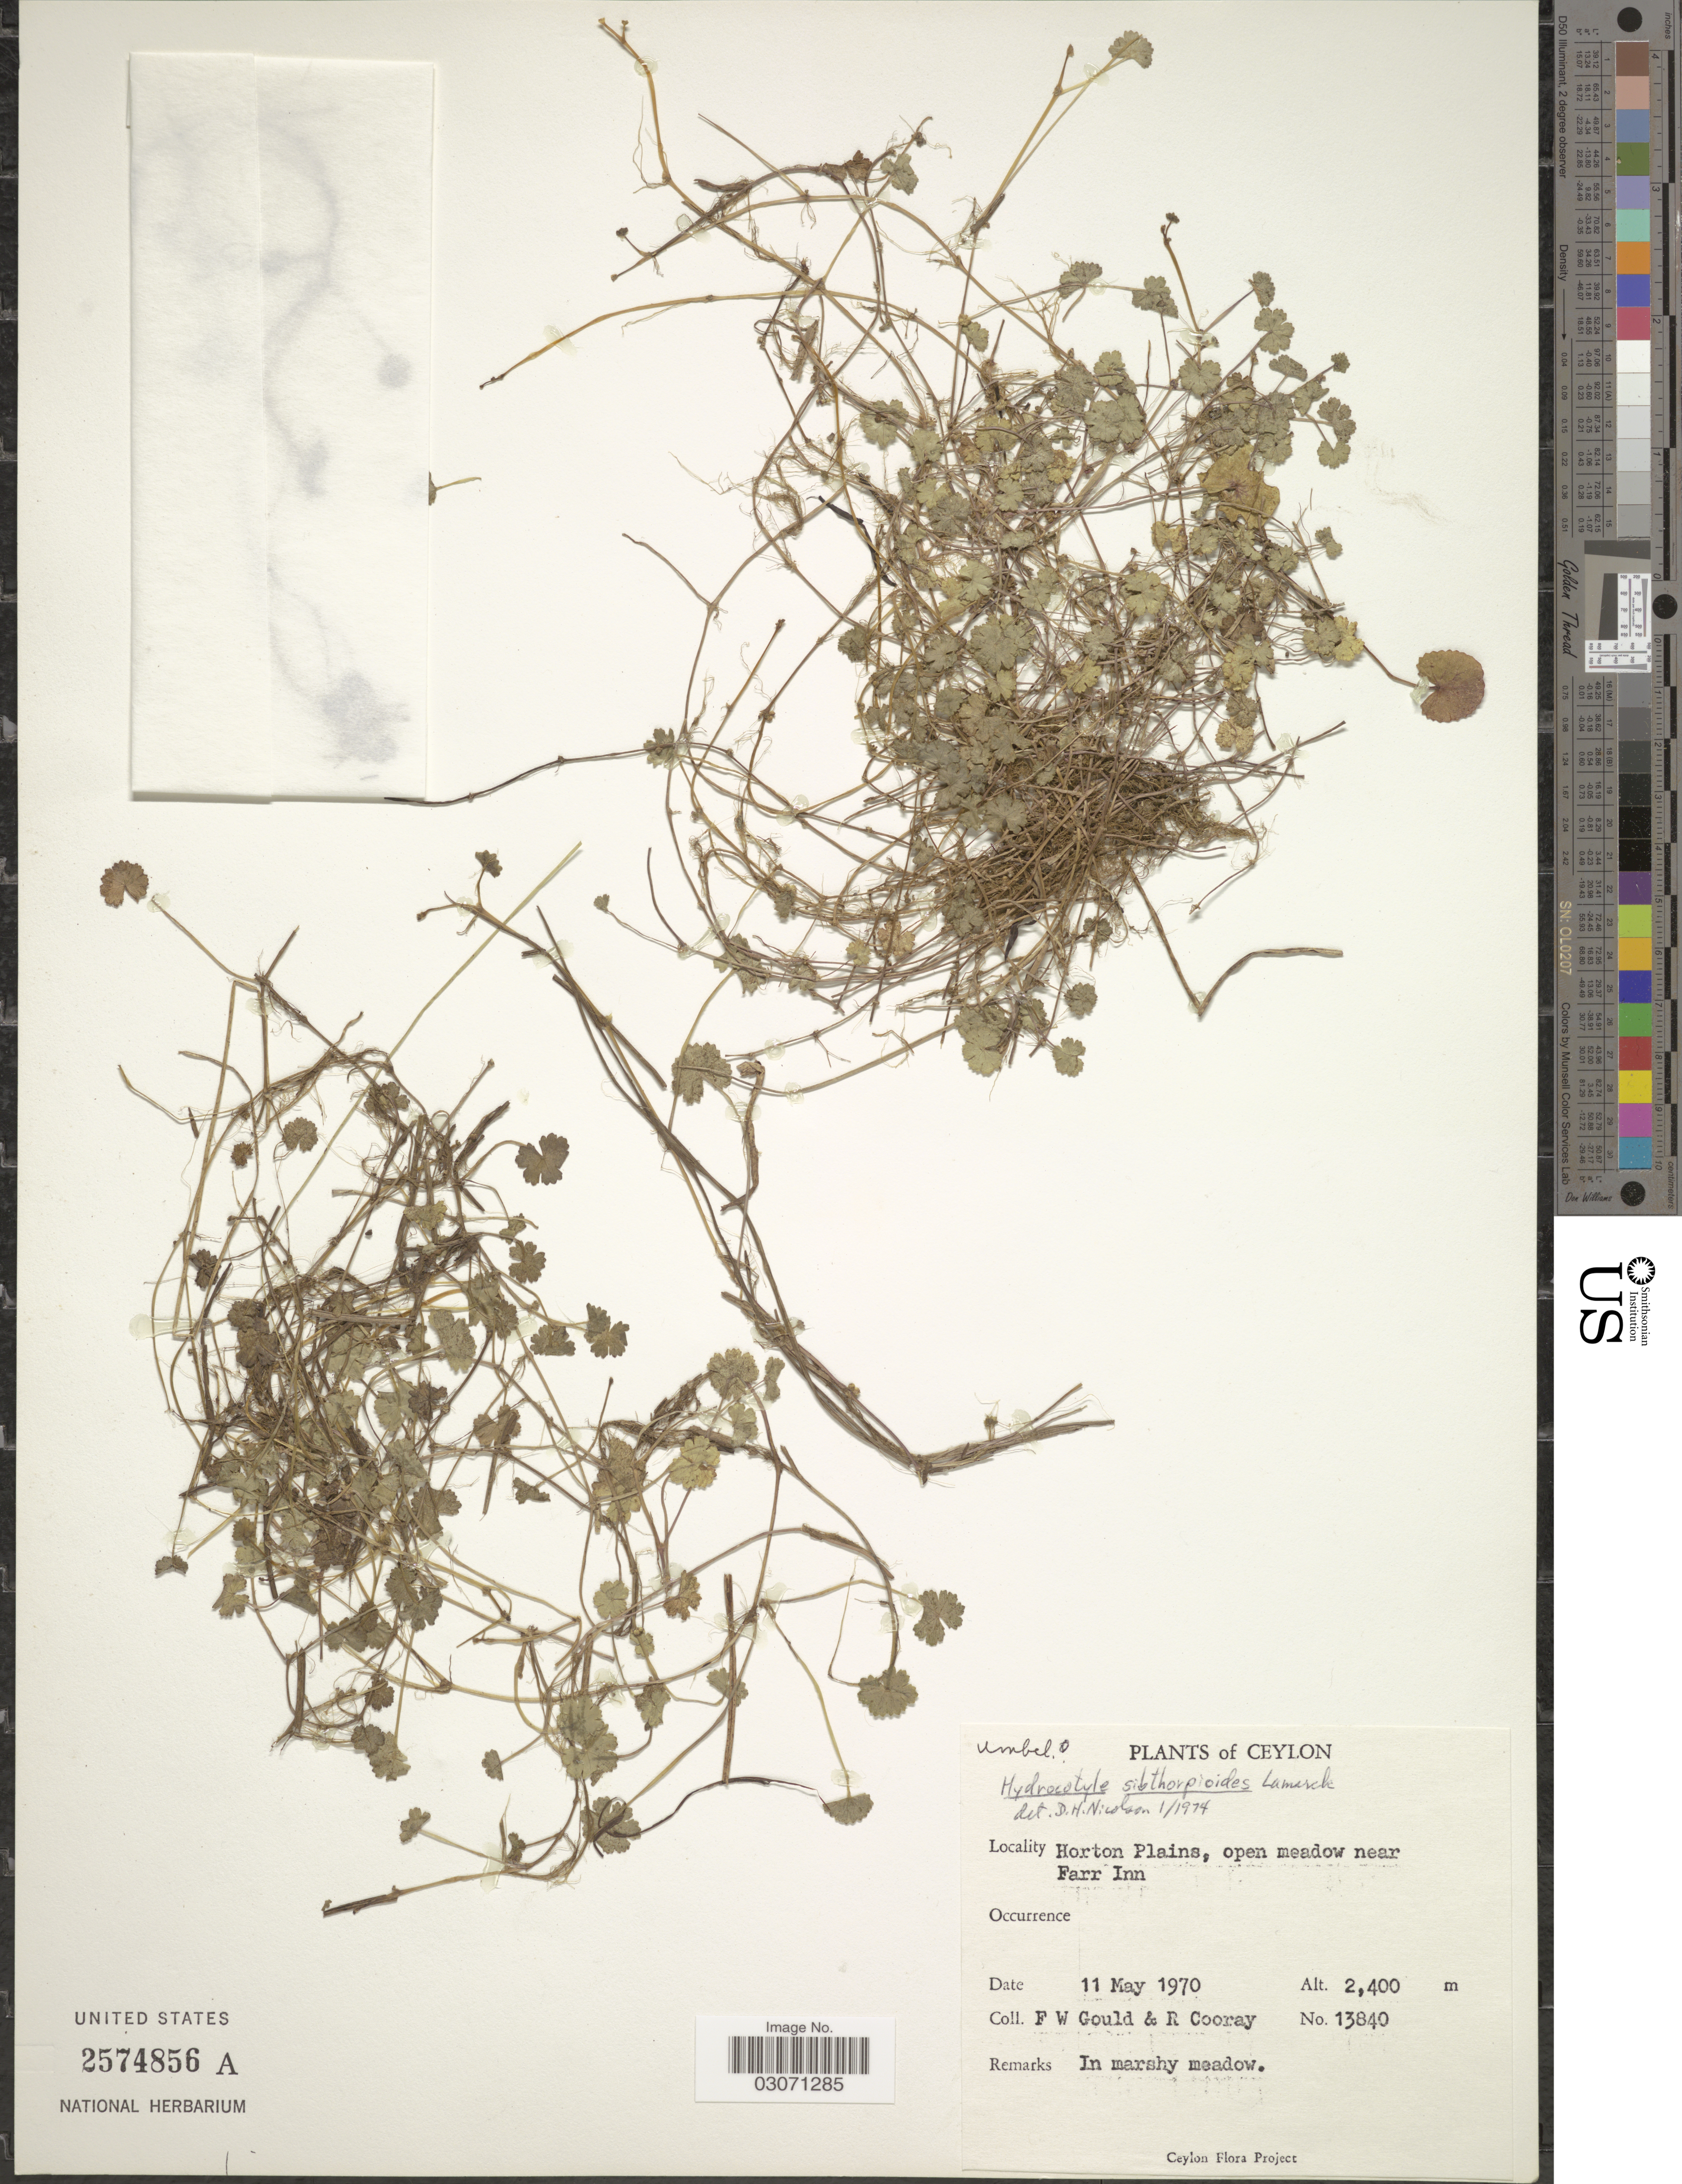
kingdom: Plantae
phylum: Tracheophyta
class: Magnoliopsida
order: Apiales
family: Araliaceae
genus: Hydrocotyle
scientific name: Hydrocotyle sibthorpioides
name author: Lam.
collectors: F. W. Gould & R. Cooray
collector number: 13840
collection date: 1970-05-11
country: Sri Lanka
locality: Ceylon. Horton Plains, open meadow near Far Inn.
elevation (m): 2400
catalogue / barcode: US 2574856A